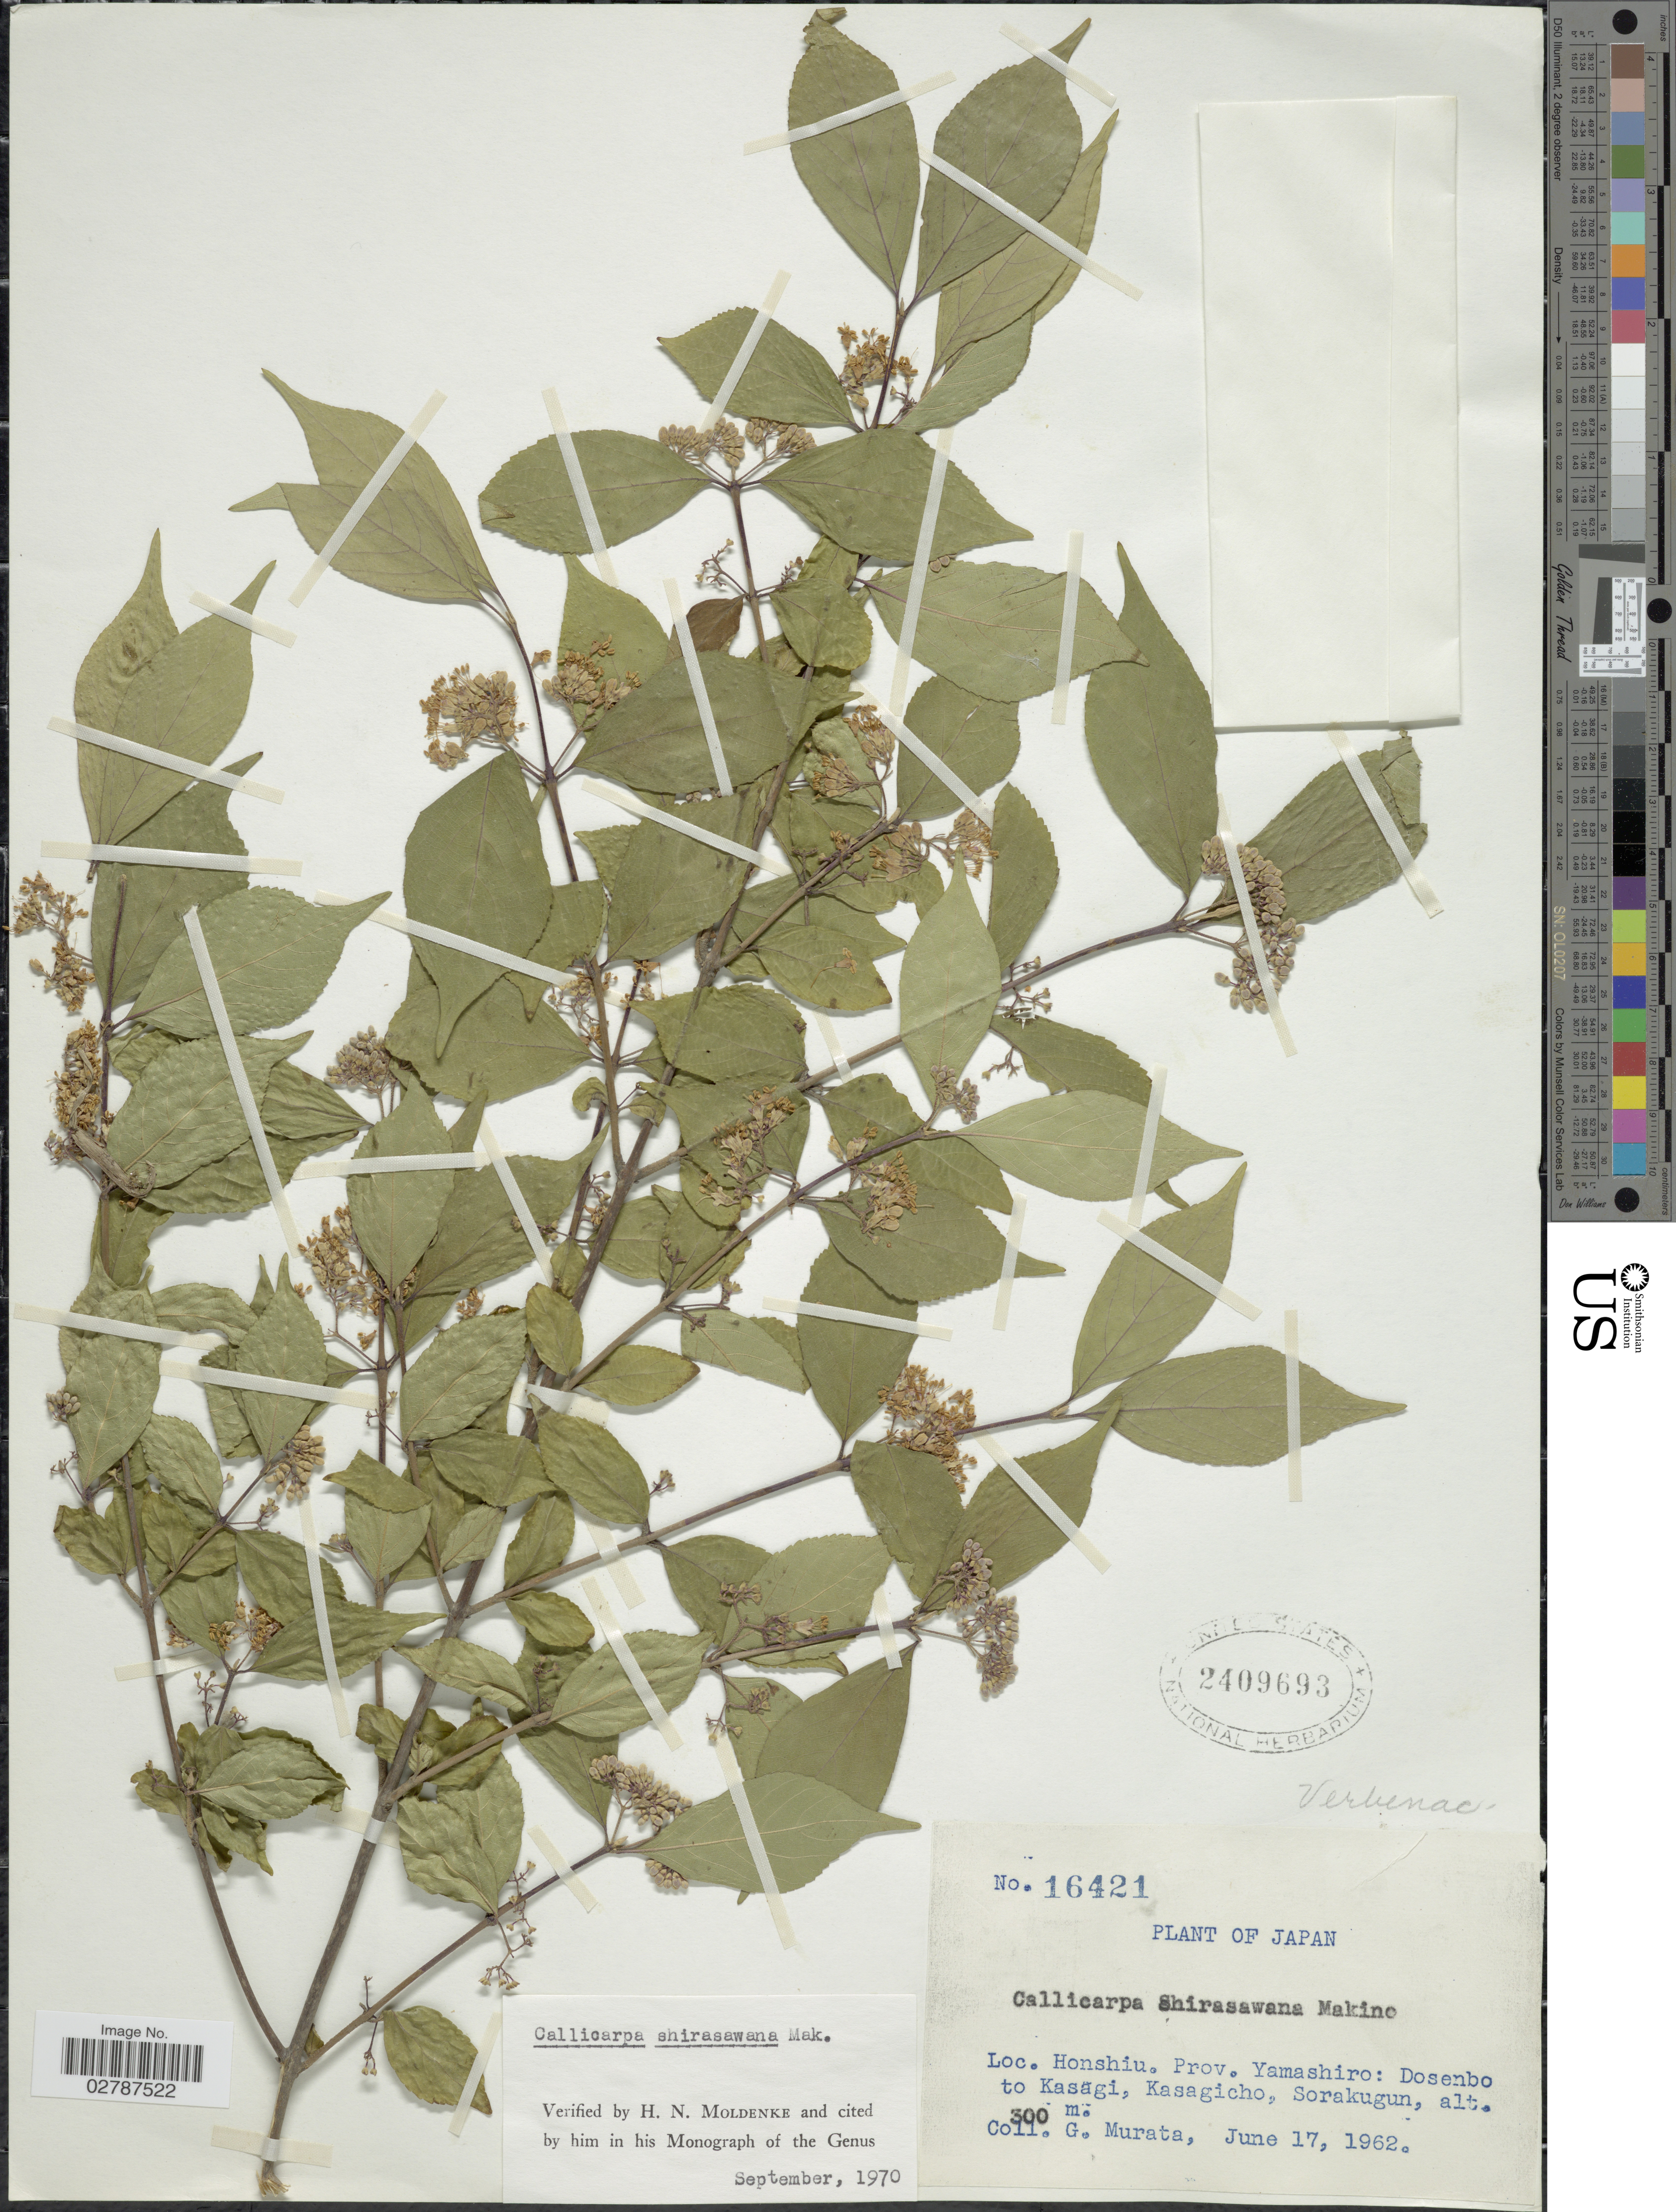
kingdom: Plantae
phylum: Tracheophyta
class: Magnoliopsida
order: Lamiales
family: Lamiaceae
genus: Callicarpa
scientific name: Callicarpa x shirasawana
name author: Makino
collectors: G. Murata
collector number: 16421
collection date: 1962-06-17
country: Japan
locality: Honshiu. Prov. Yamashiro: Dosenbo to Kasagi, Kasagicho, Sorakugun.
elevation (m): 300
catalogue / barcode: US 2409693